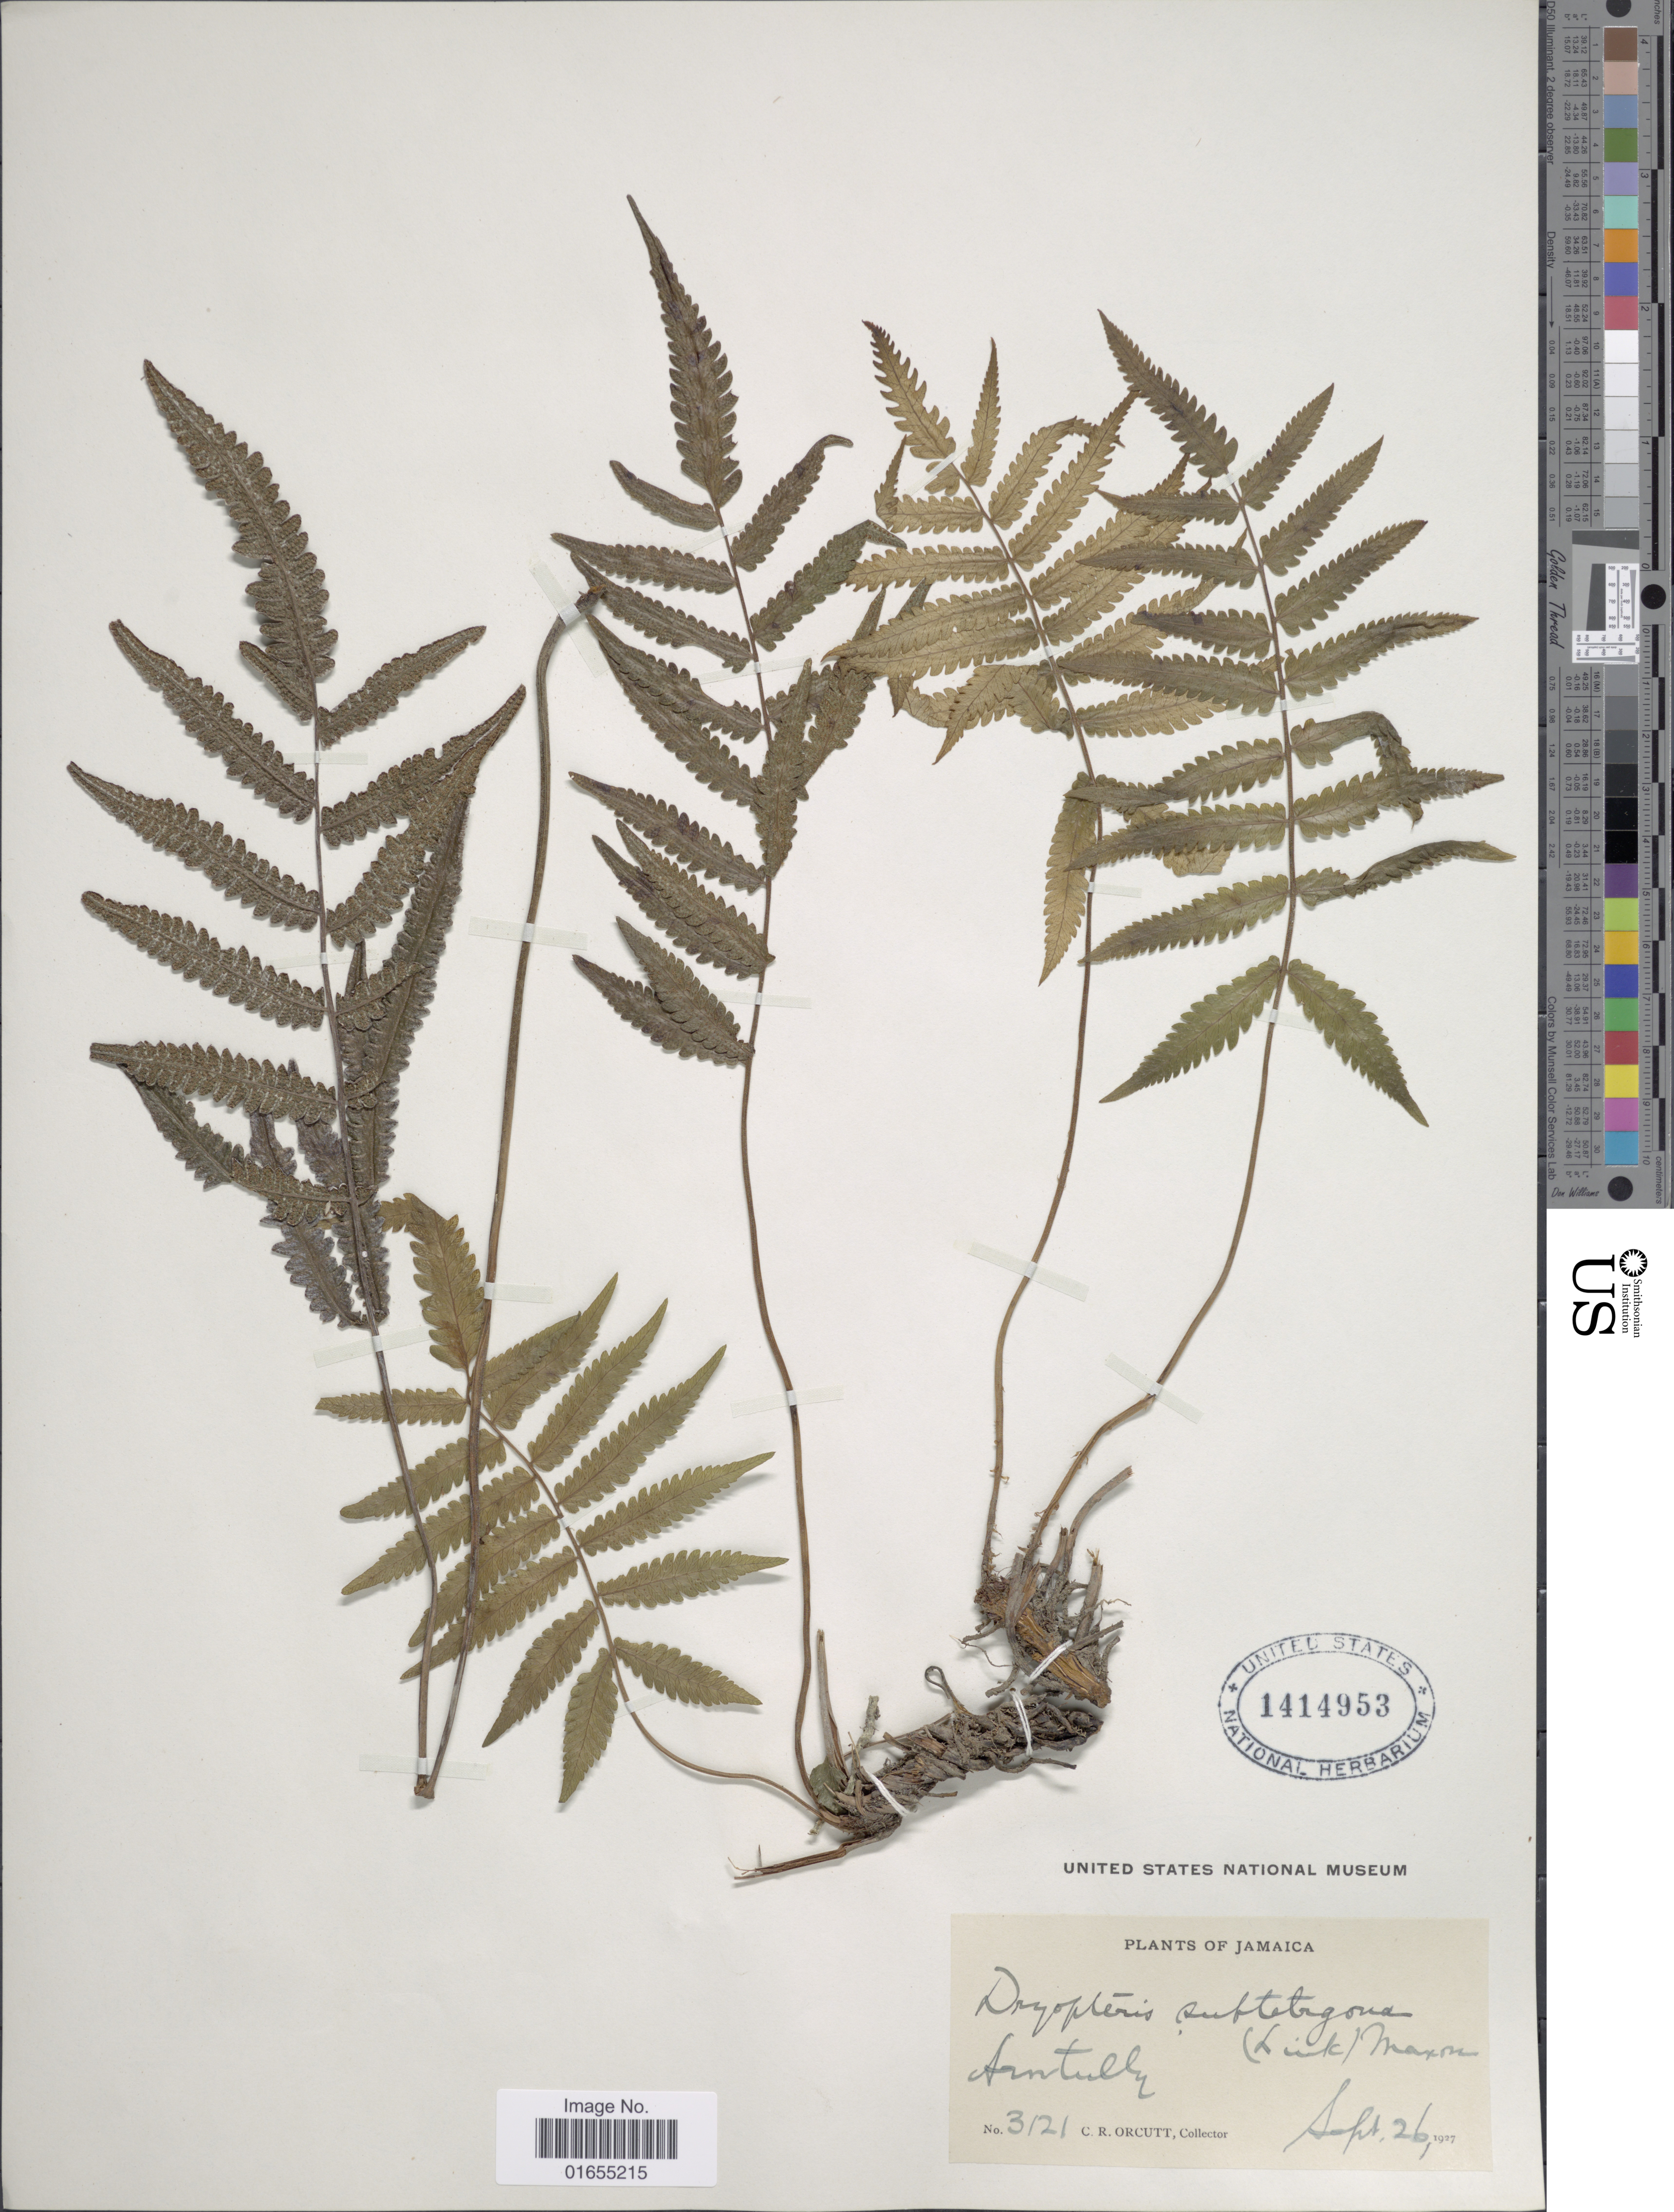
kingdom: Plantae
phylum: Tracheophyta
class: Polypodiopsida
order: Polypodiales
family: Thelypteridaceae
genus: Goniopteris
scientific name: Goniopteris subtetragona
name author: (Link) Vareschi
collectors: C. R. Orcutt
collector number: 3121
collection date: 1927-09-26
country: Jamaica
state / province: Saint Thomas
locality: Arntully [Arntally]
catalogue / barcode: US 1414953